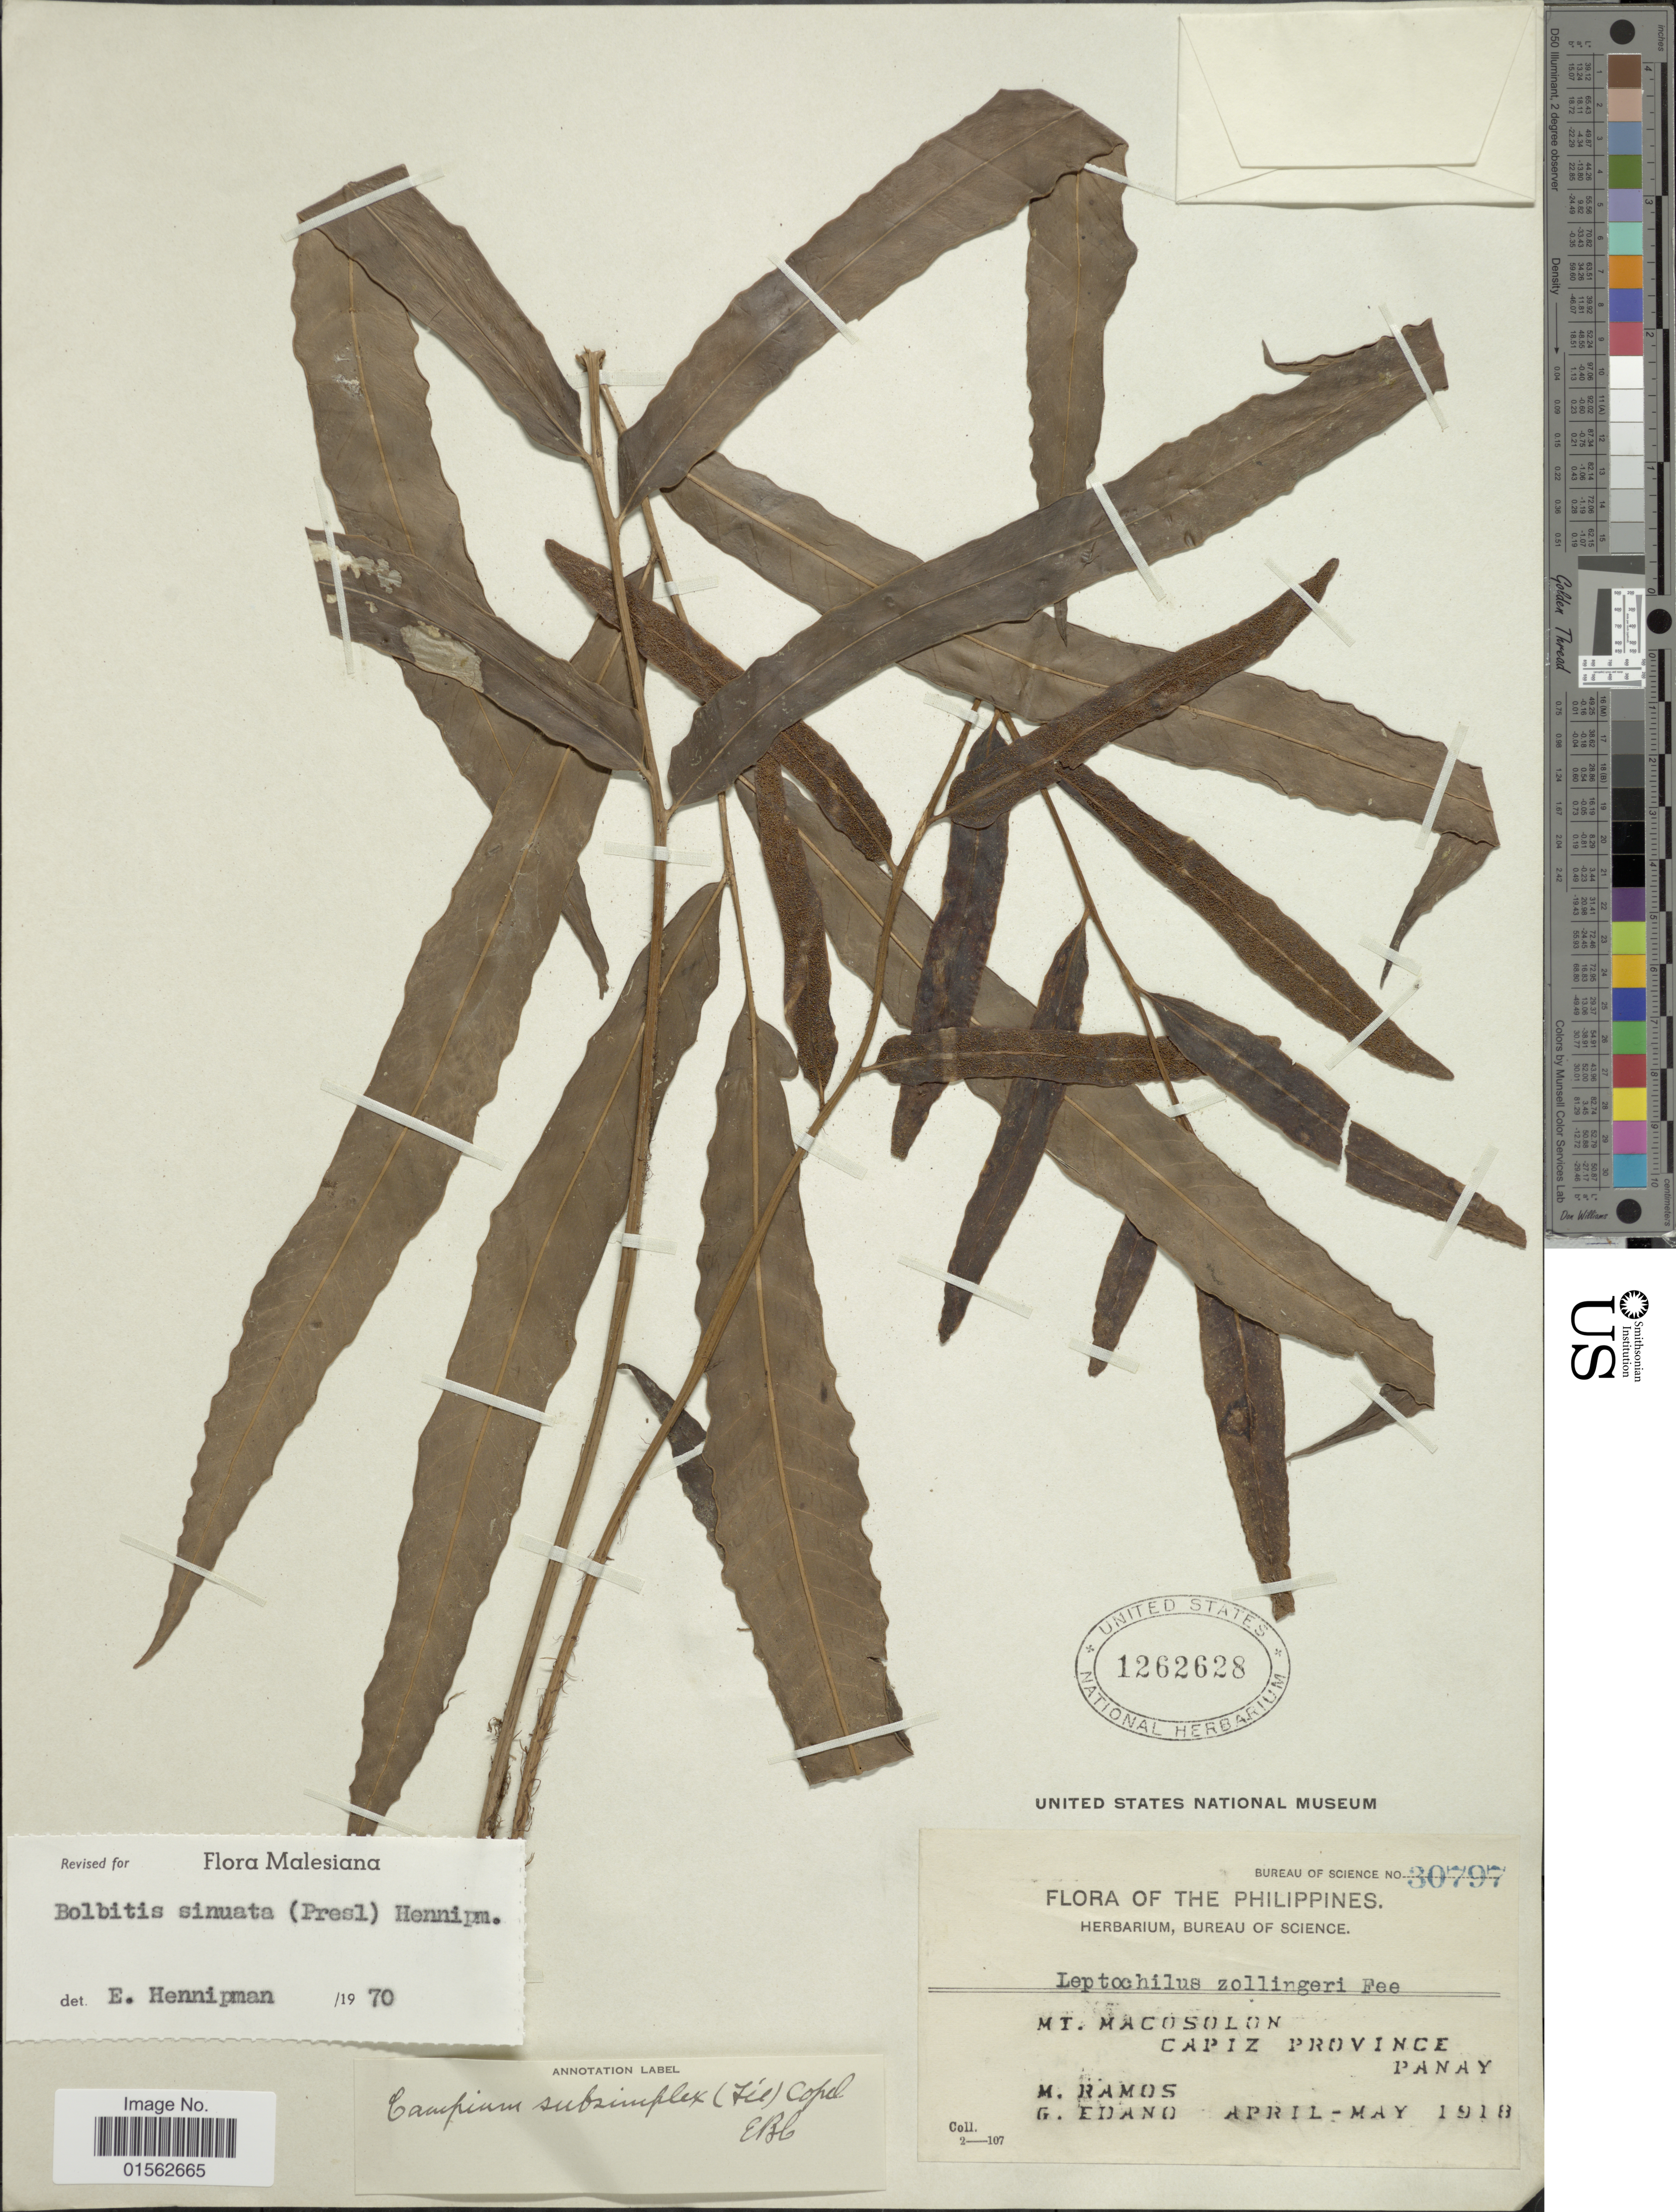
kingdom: Plantae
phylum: Tracheophyta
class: Polypodiopsida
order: Polypodiales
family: Dryopteridaceae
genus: Bolbitis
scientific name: Bolbitis sinuata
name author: (C. Presl) Hennipman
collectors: M. Ramos & G. Edaño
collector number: Bureau of Science 30797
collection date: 1918-04/1918-05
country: Philippines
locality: Philippines, Mt. Macosolon, Capiz Province Panay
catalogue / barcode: US 1262628